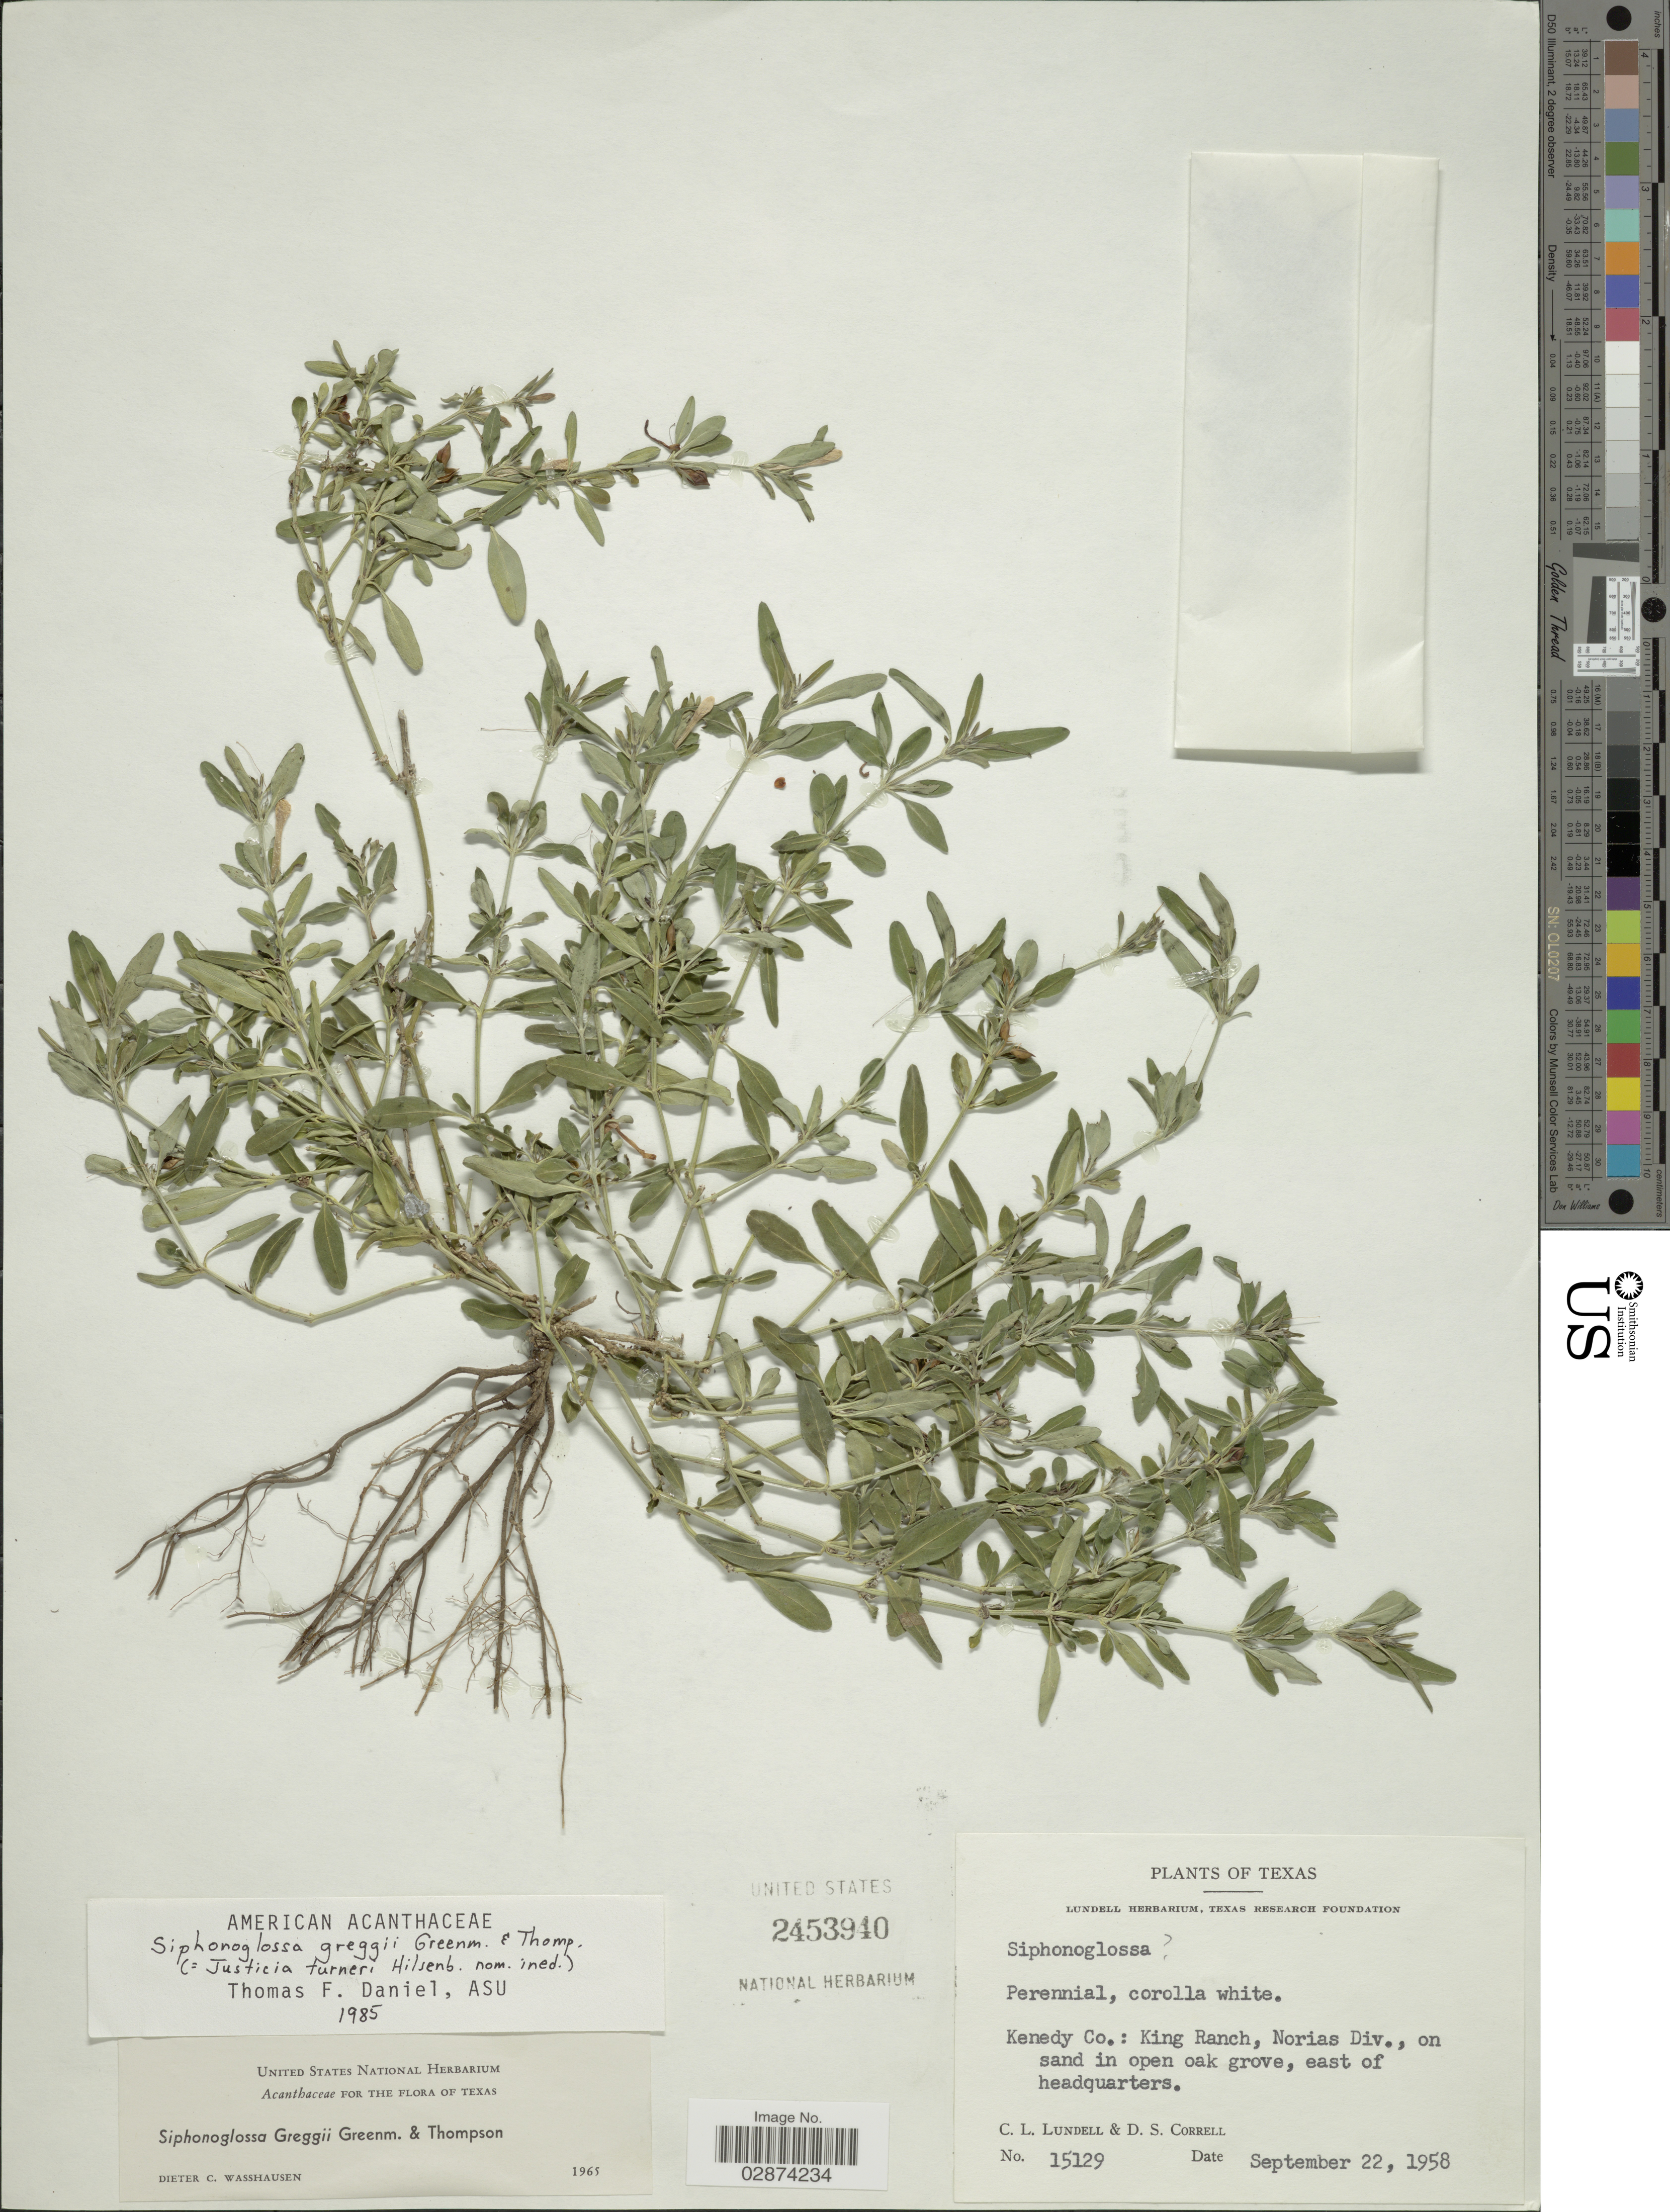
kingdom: Plantae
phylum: Tracheophyta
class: Magnoliopsida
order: Lamiales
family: Acanthaceae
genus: Justicia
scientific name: Justicia pilosella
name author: (Nees) Hilsenb.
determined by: Fisher, Amanda, (LOB), California State University, Long Beach (UNITED STATES)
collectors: C. L. Lundell & D. S. Correll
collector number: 15129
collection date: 1958-09-22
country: United States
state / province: Texas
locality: Kenedy Co.: King Ranch, Norias Div., on sand in open oak grove, east of headquarters.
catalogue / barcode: US 2453940